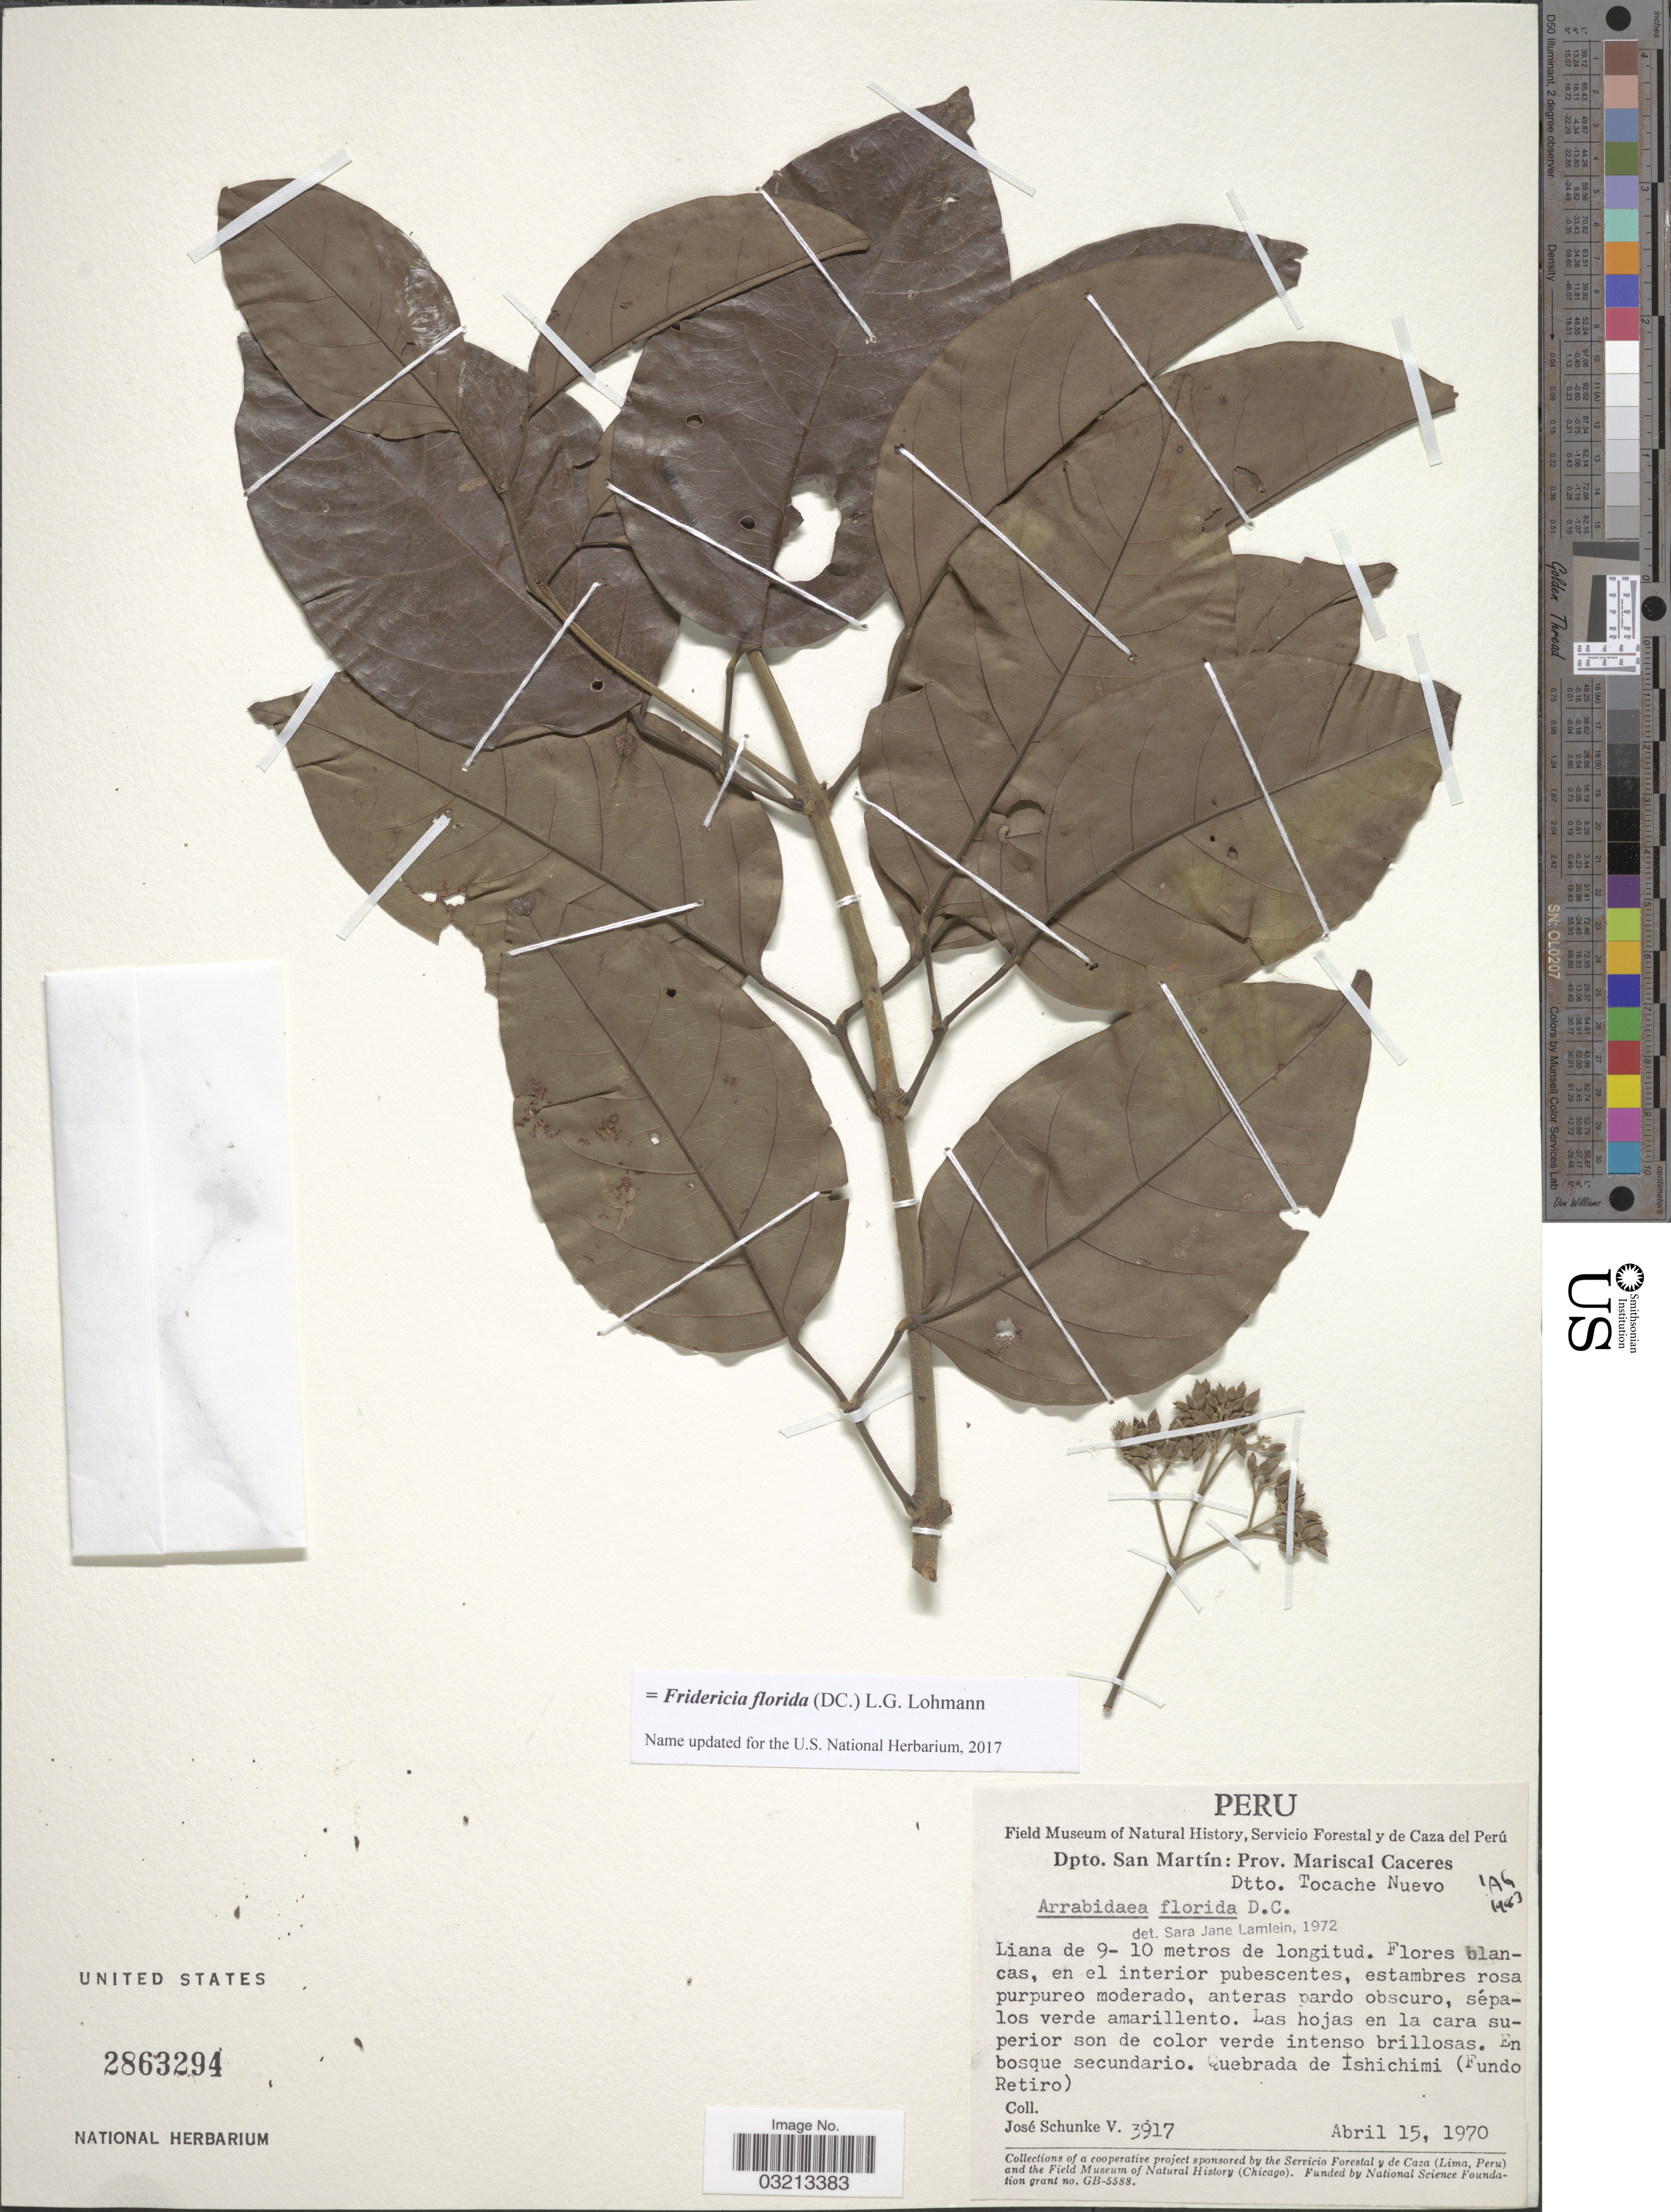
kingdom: Plantae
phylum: Tracheophyta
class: Magnoliopsida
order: Lamiales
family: Bignoniaceae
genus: Fridericia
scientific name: Fridericia florida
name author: (DC.) L.G. Lohmann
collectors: J. Schunke Vigo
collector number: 3917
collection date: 1970-04-15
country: Peru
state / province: San Martín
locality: Dpto. San Martín: Prov. Mariscal Caceres. Dtto. Tocache Nuevo. Quebrada de Ishichimi (Fundo Retiro).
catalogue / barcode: US 2863294